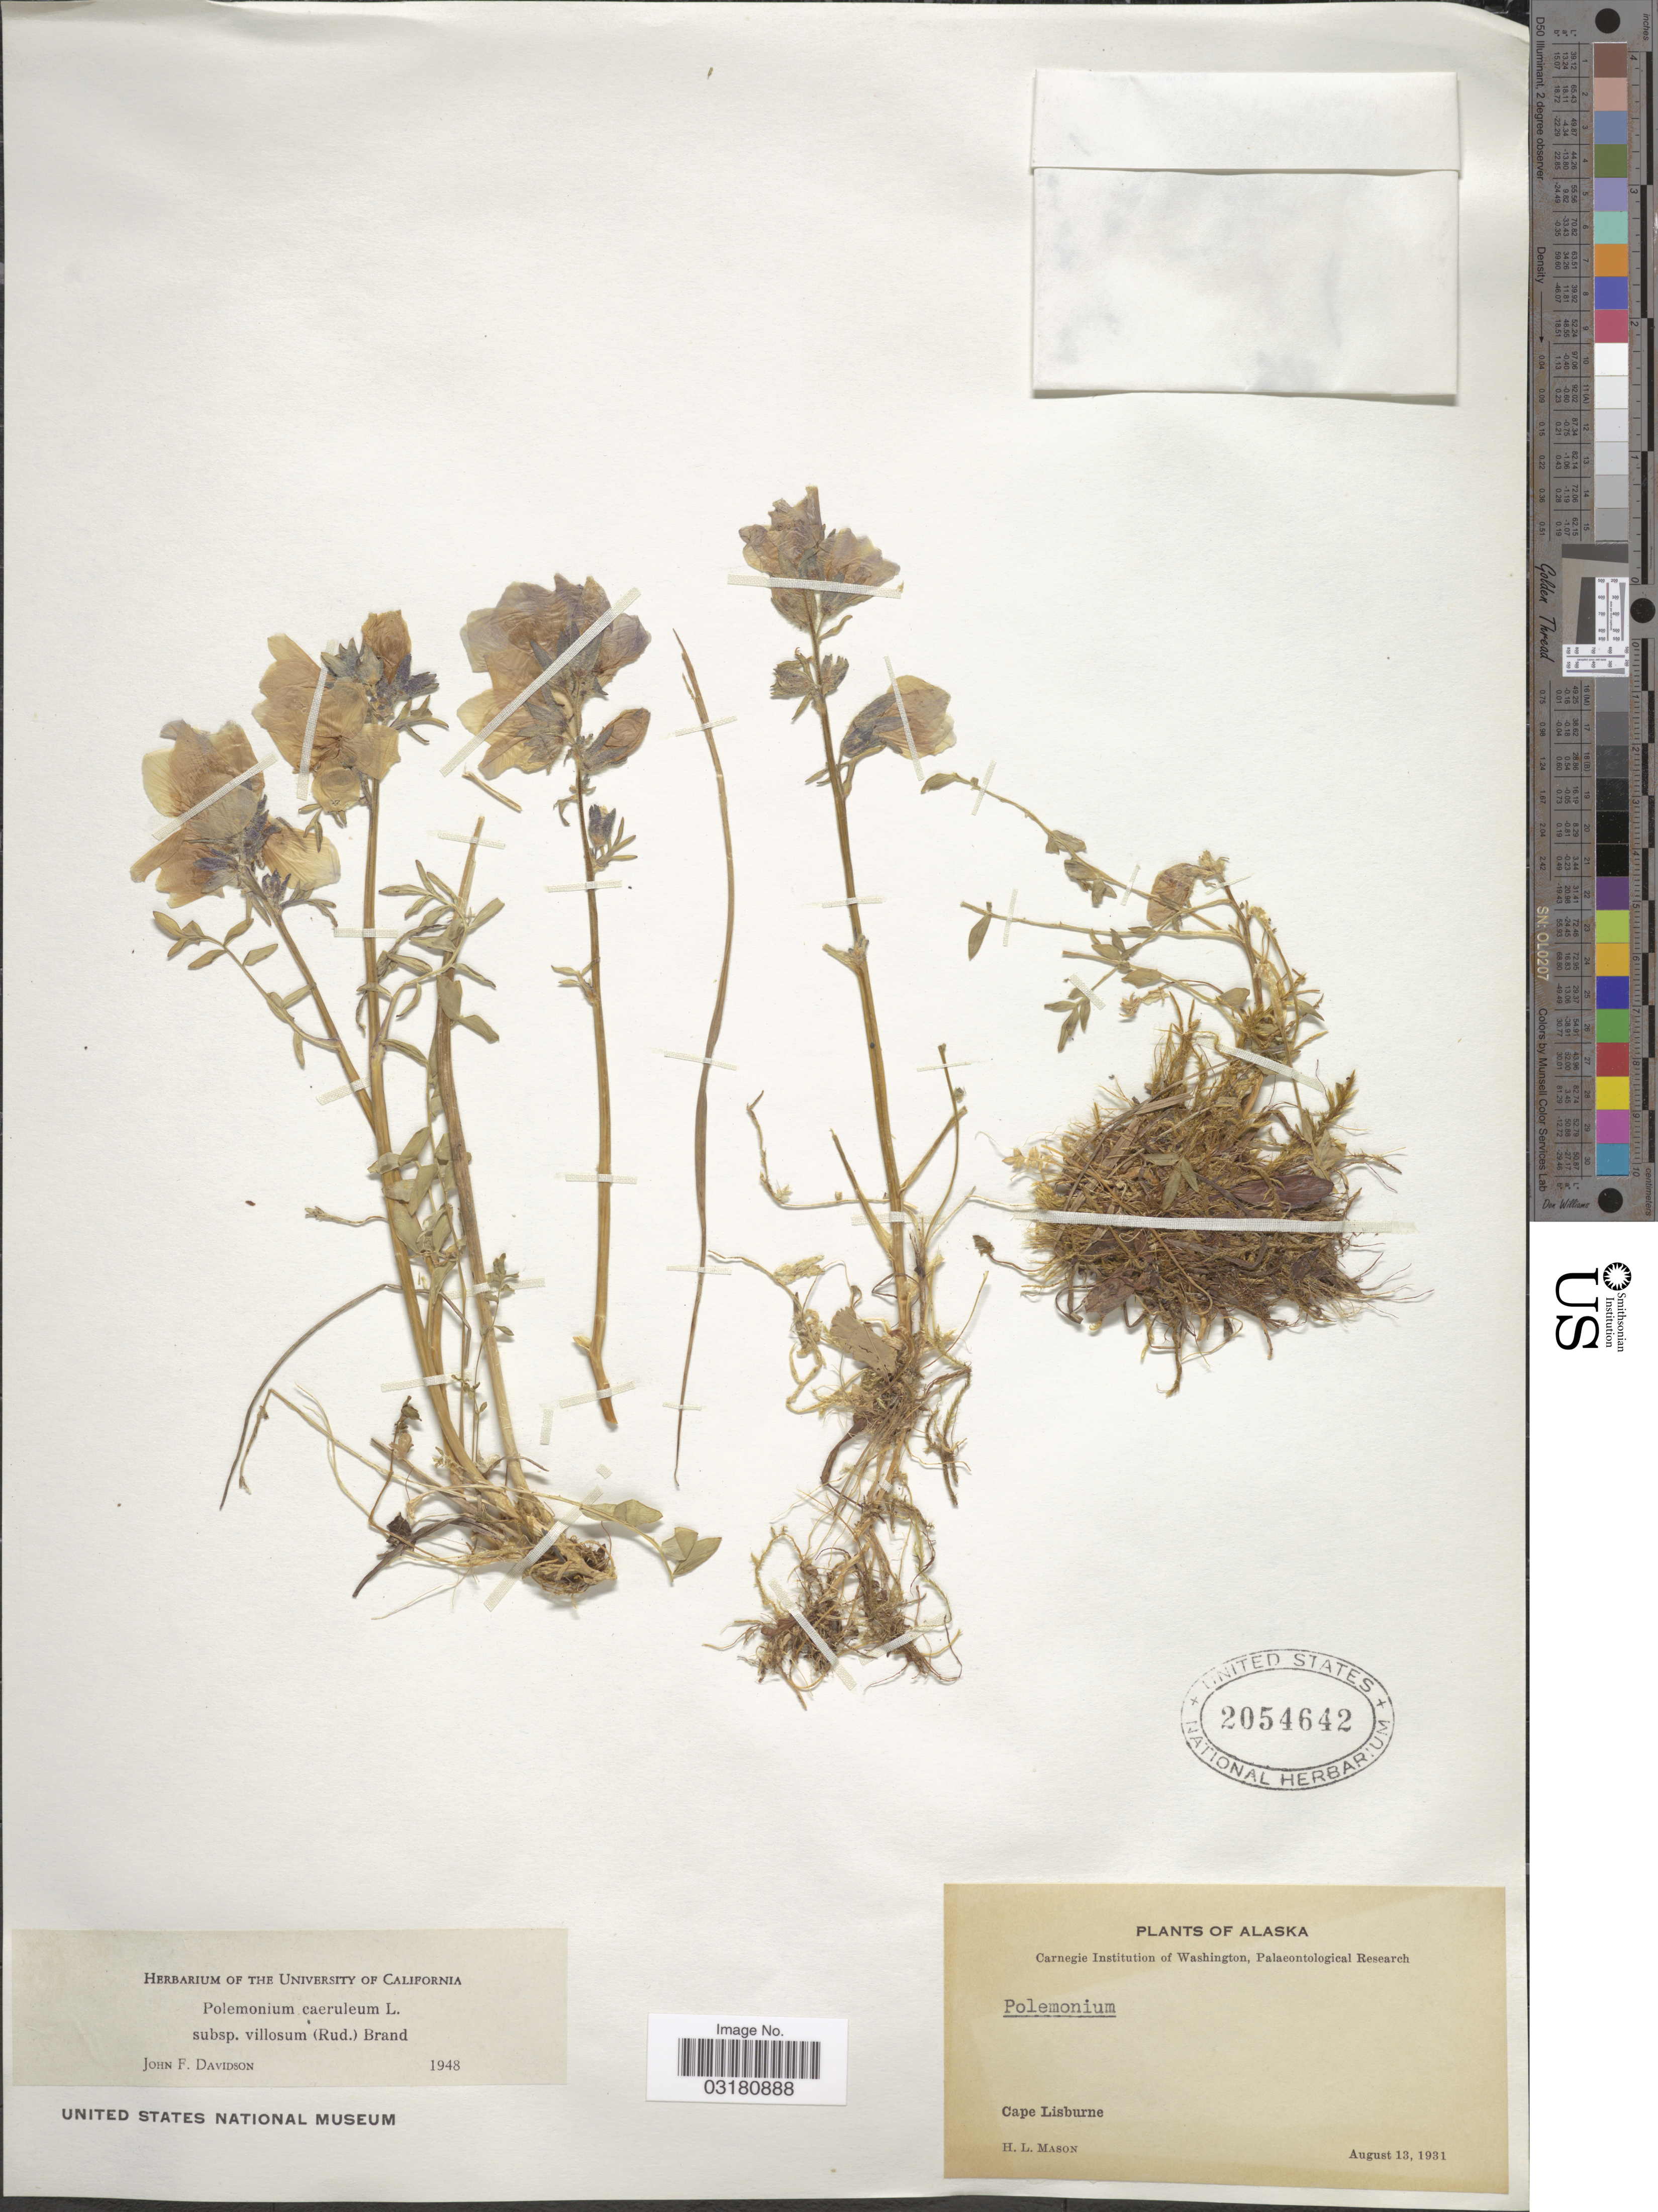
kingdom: Plantae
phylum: Tracheophyta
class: Magnoliopsida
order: Ericales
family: Polemoniaceae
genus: Polemonium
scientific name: Polemonium caeruleum subsp. villosum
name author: (Rudolph ex Georgi) Brand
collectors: H. L. Mason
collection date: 1931-08-13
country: United States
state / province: Alaska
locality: Cape Lisburne.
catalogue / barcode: US 2054642